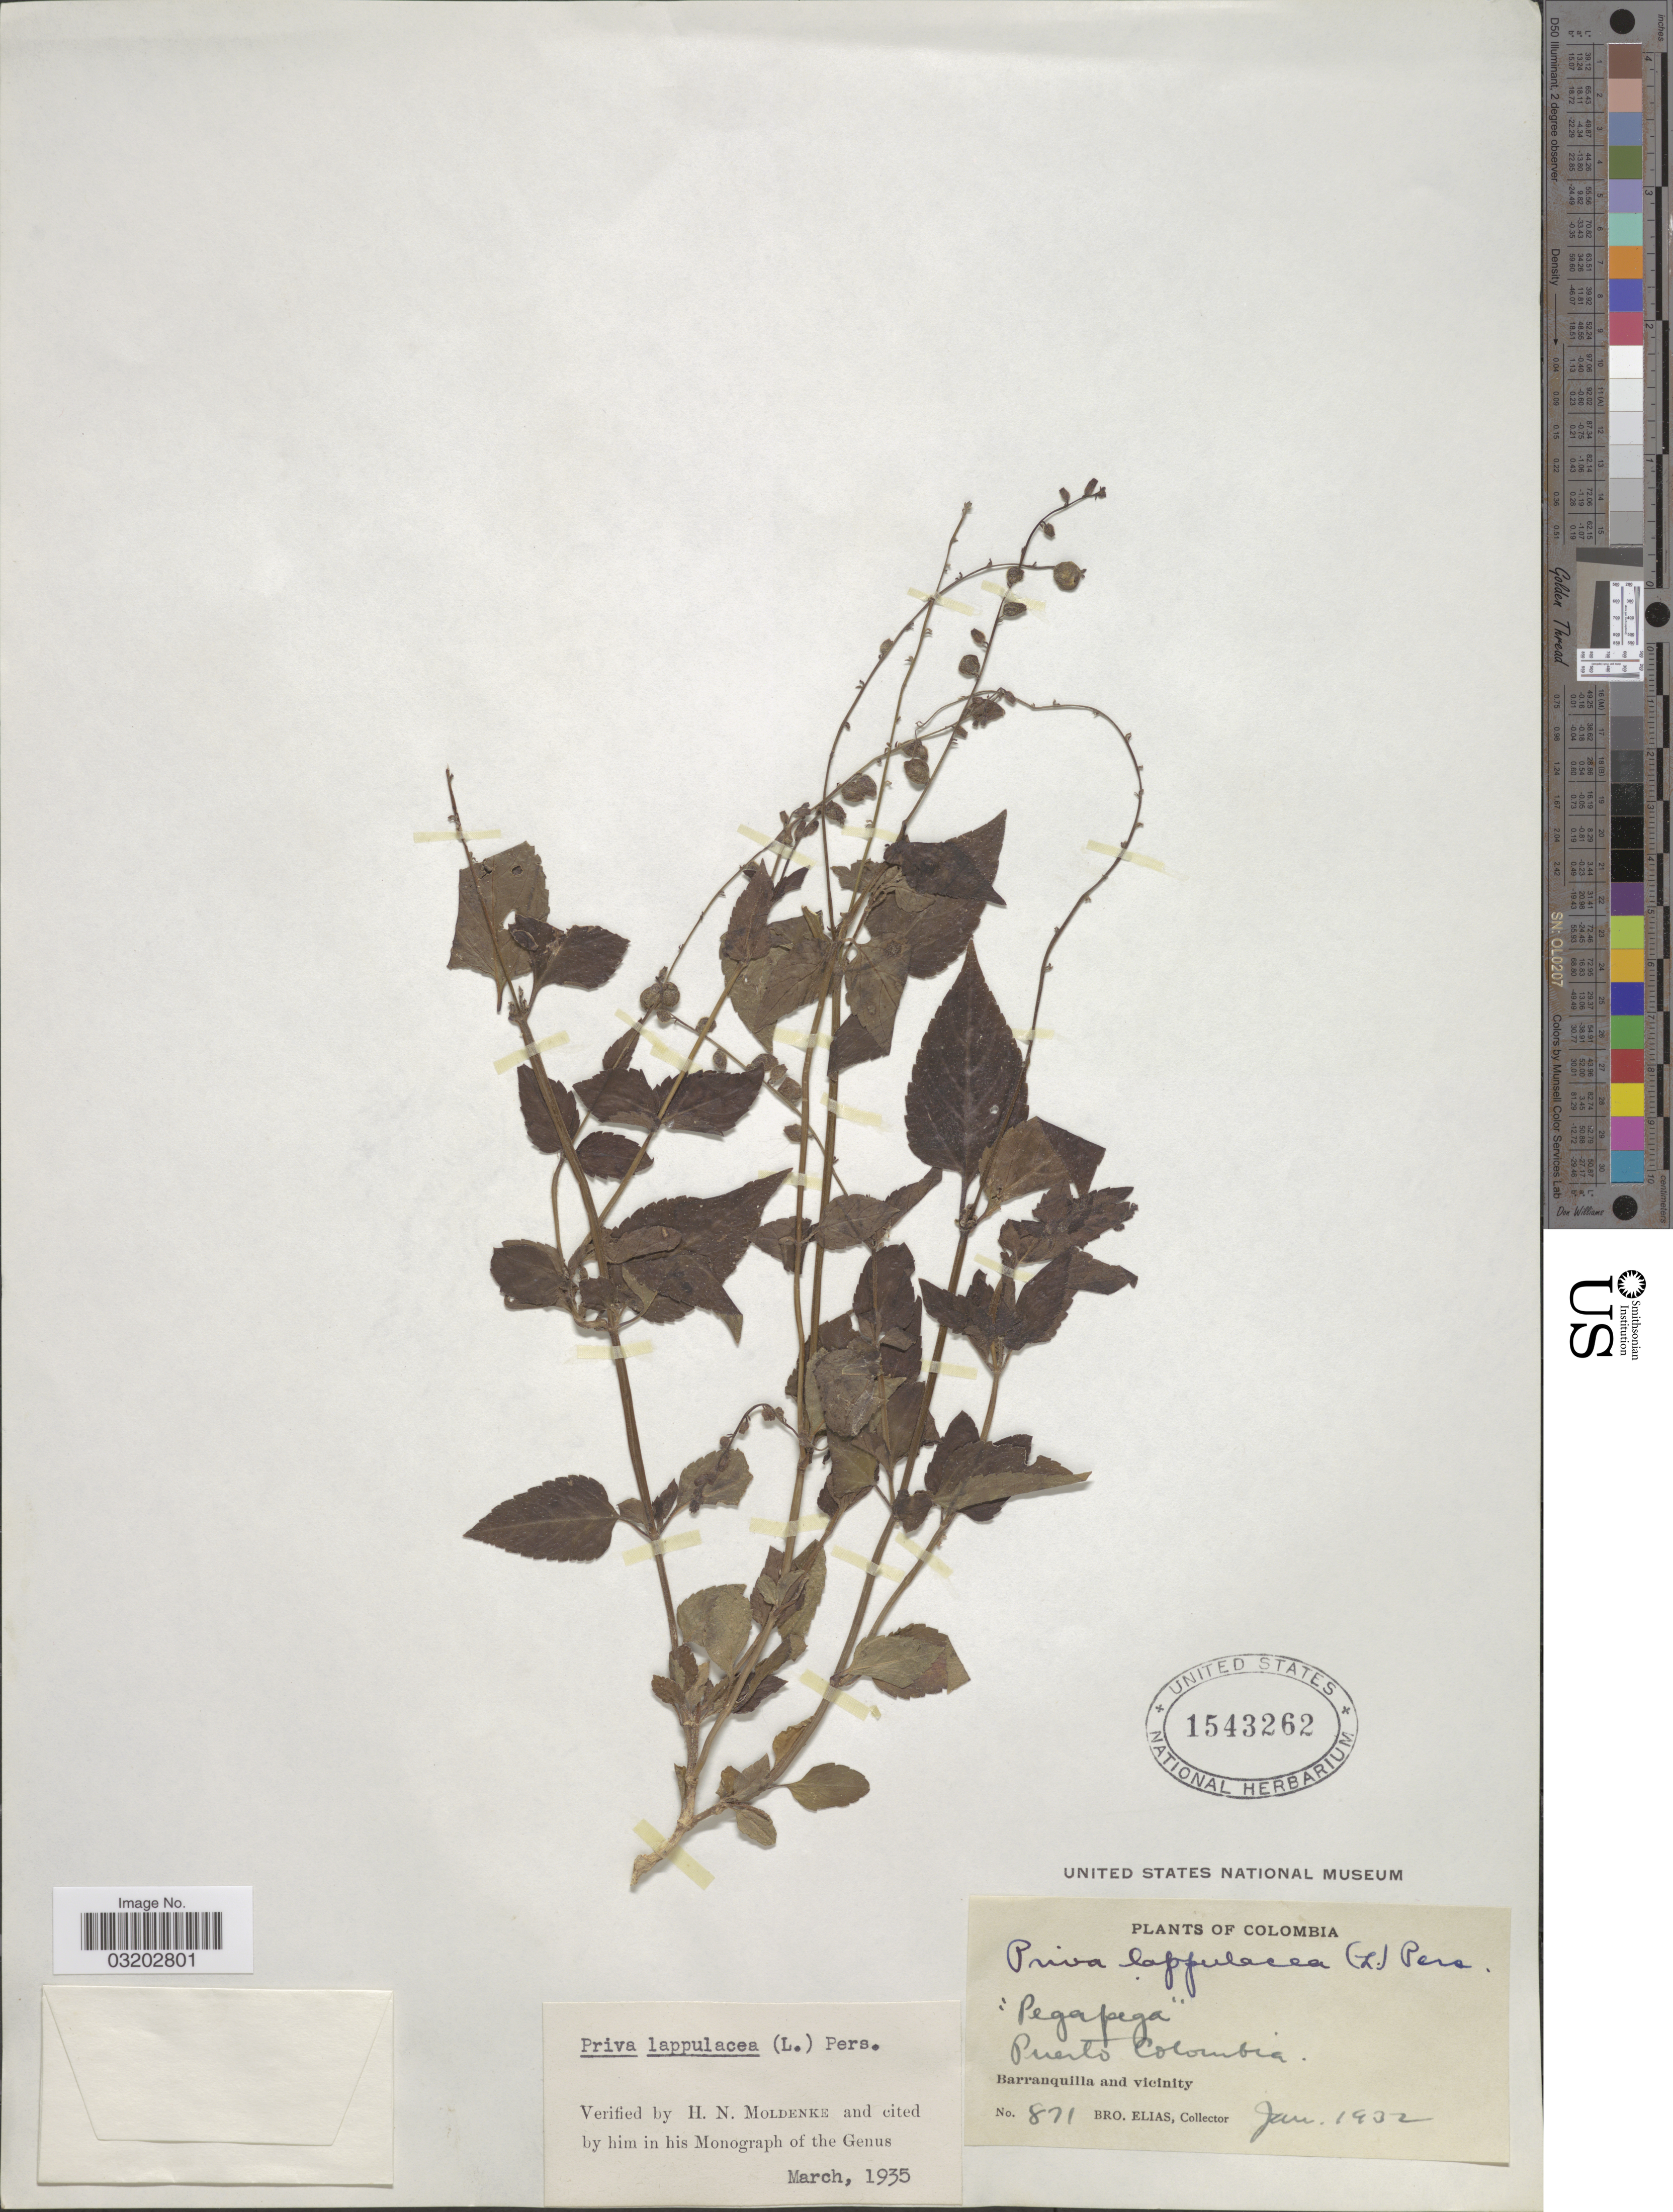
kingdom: Plantae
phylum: Tracheophyta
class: Magnoliopsida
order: Lamiales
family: Verbenaceae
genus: Priva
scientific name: Priva lappulacea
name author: (L.) Pers.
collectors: Bro. Elias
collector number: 871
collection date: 1932-01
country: Colombia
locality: Puerto Colombia. Barranquilla and vicinity.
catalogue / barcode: US 1543262